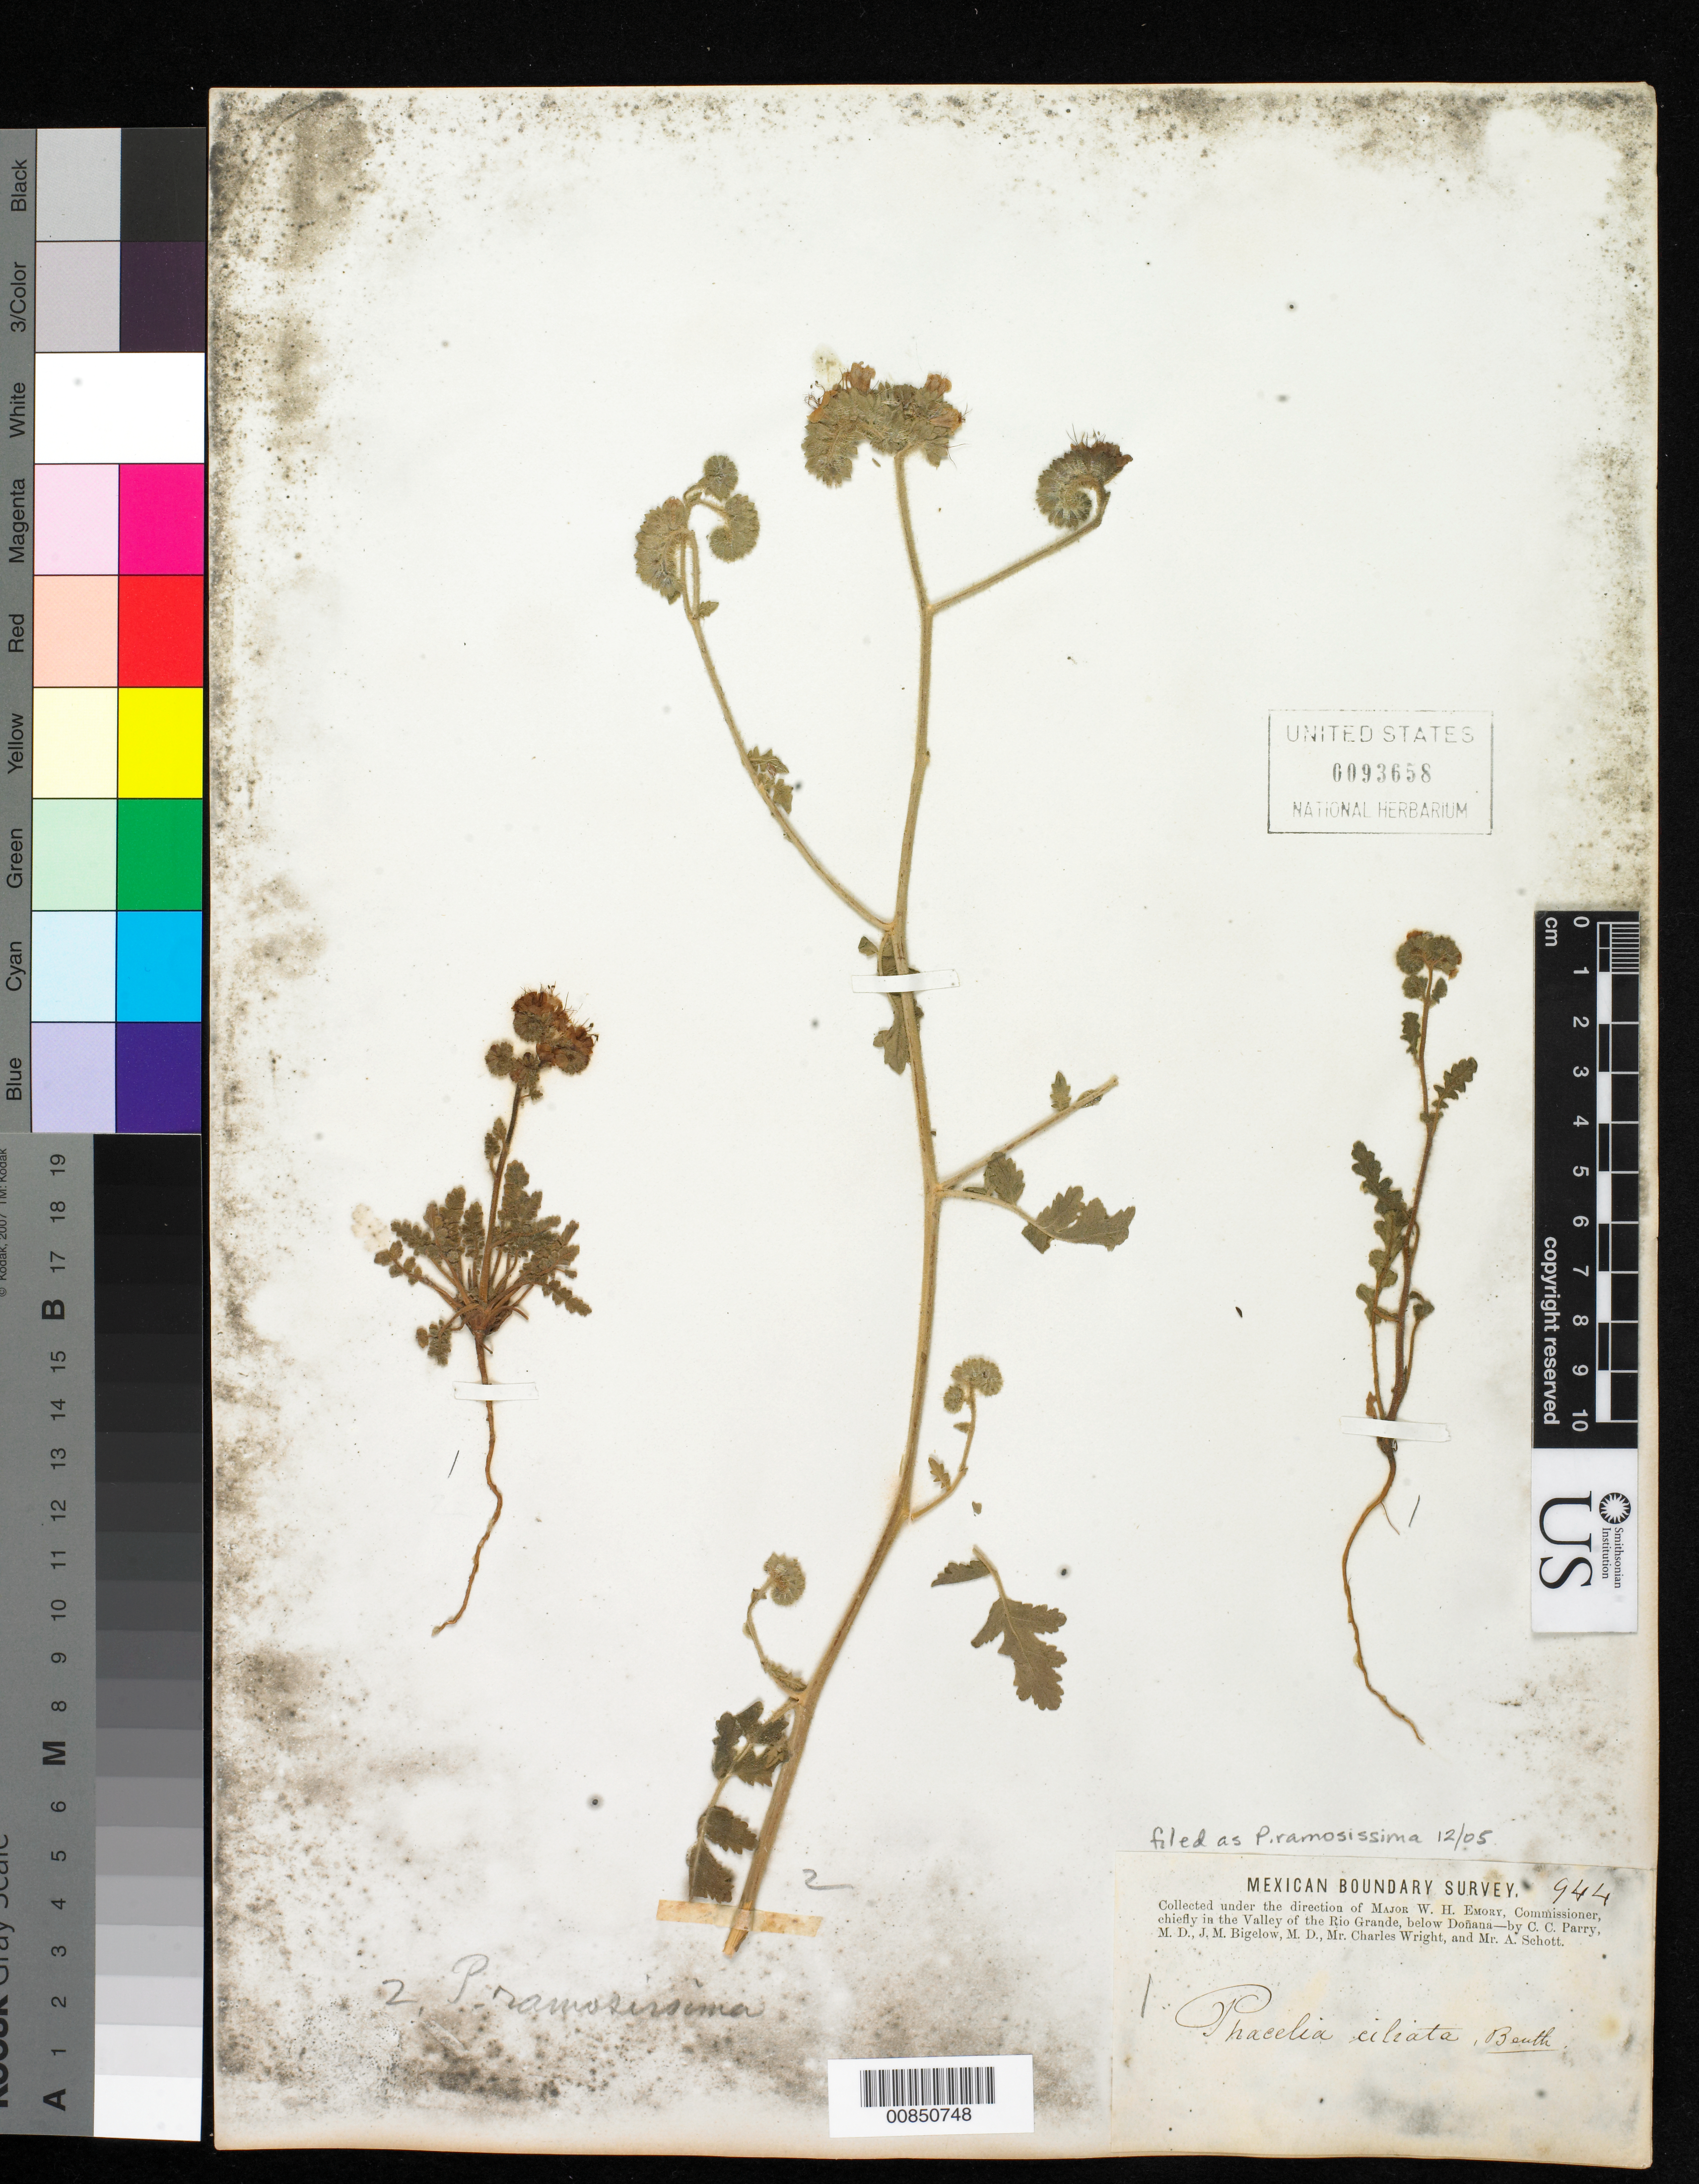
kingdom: Plantae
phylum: Tracheophyta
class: Magnoliopsida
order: Boraginales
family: Hydrophyllaceae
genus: Phacelia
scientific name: Phacelia ramosissima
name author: Douglas ex Lehm.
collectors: C. C. Parry, J. M. Bigelow, C. Wright & A. C. V. Schott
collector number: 944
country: United States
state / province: New Mexico / Texas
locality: Valley of the Rio Grande, below Doñana.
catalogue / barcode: US 93658